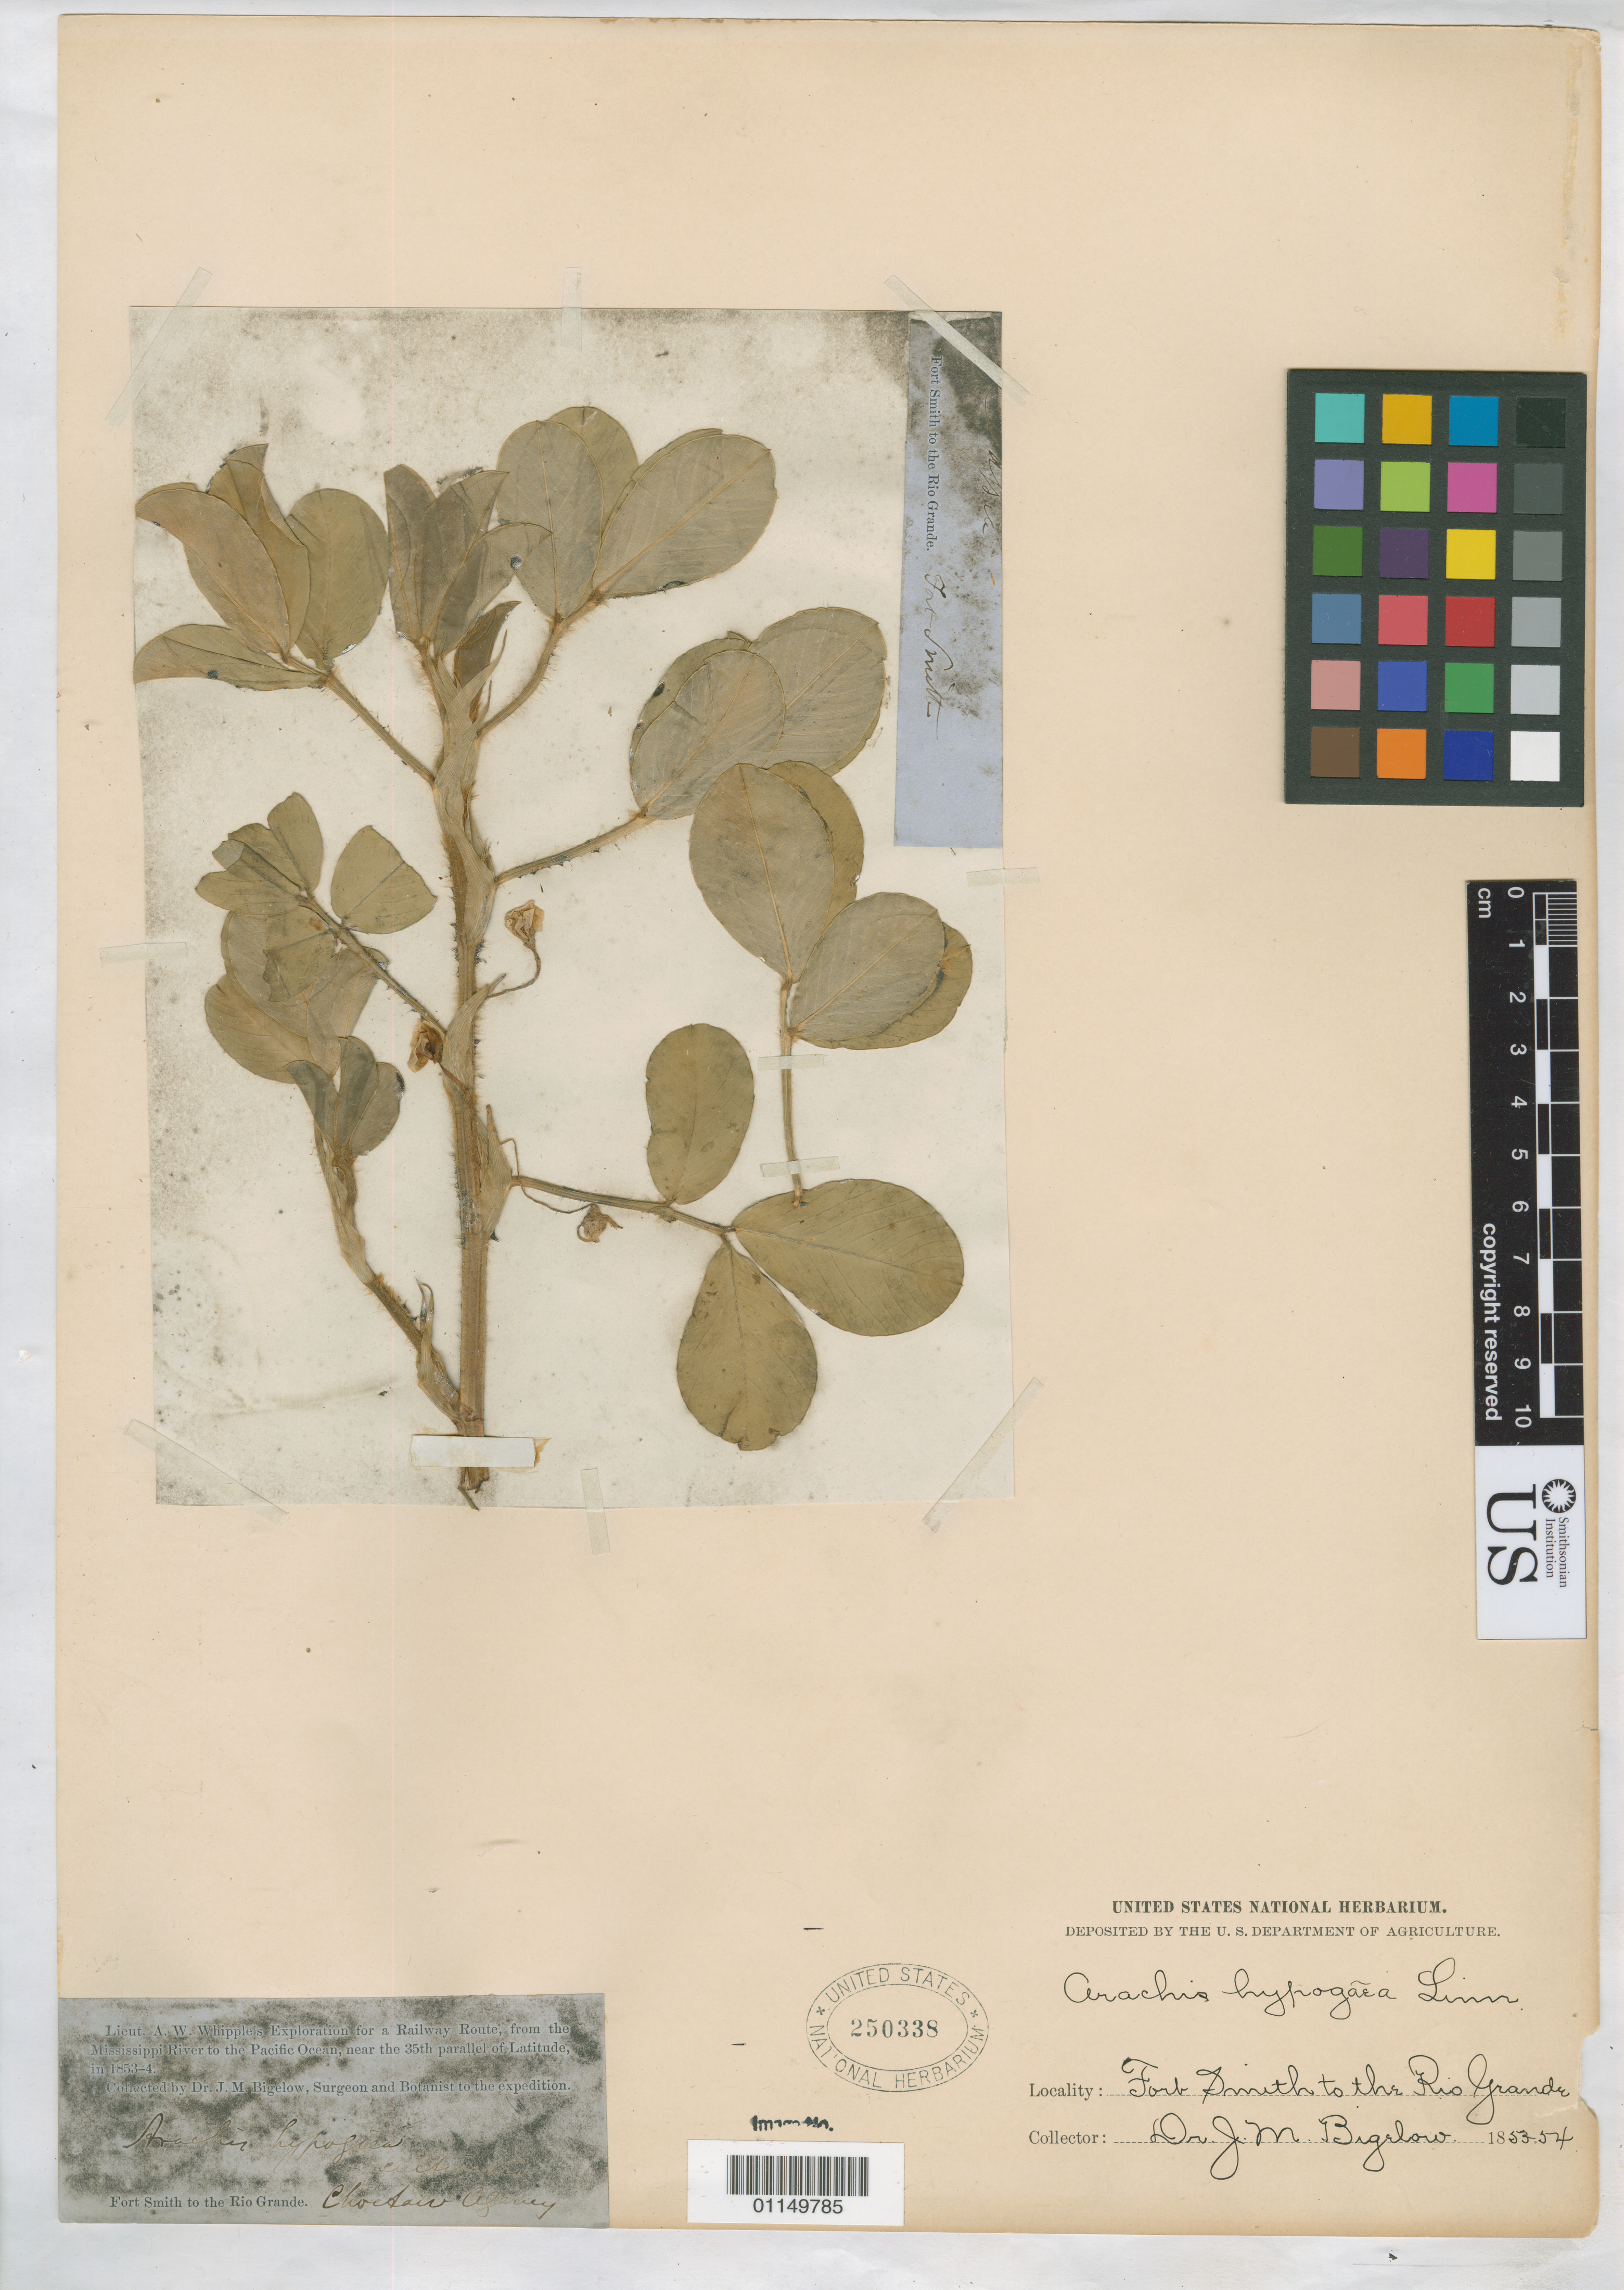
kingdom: Plantae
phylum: Tracheophyta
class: Magnoliopsida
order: Fabales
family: Fabaceae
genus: Arachis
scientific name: Arachis hypogaea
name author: L.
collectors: J. M. Bigelow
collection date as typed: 1853 to -- --- 1854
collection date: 1853/1854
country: United States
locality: Fort Smith to Rio Grande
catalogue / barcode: US 250338